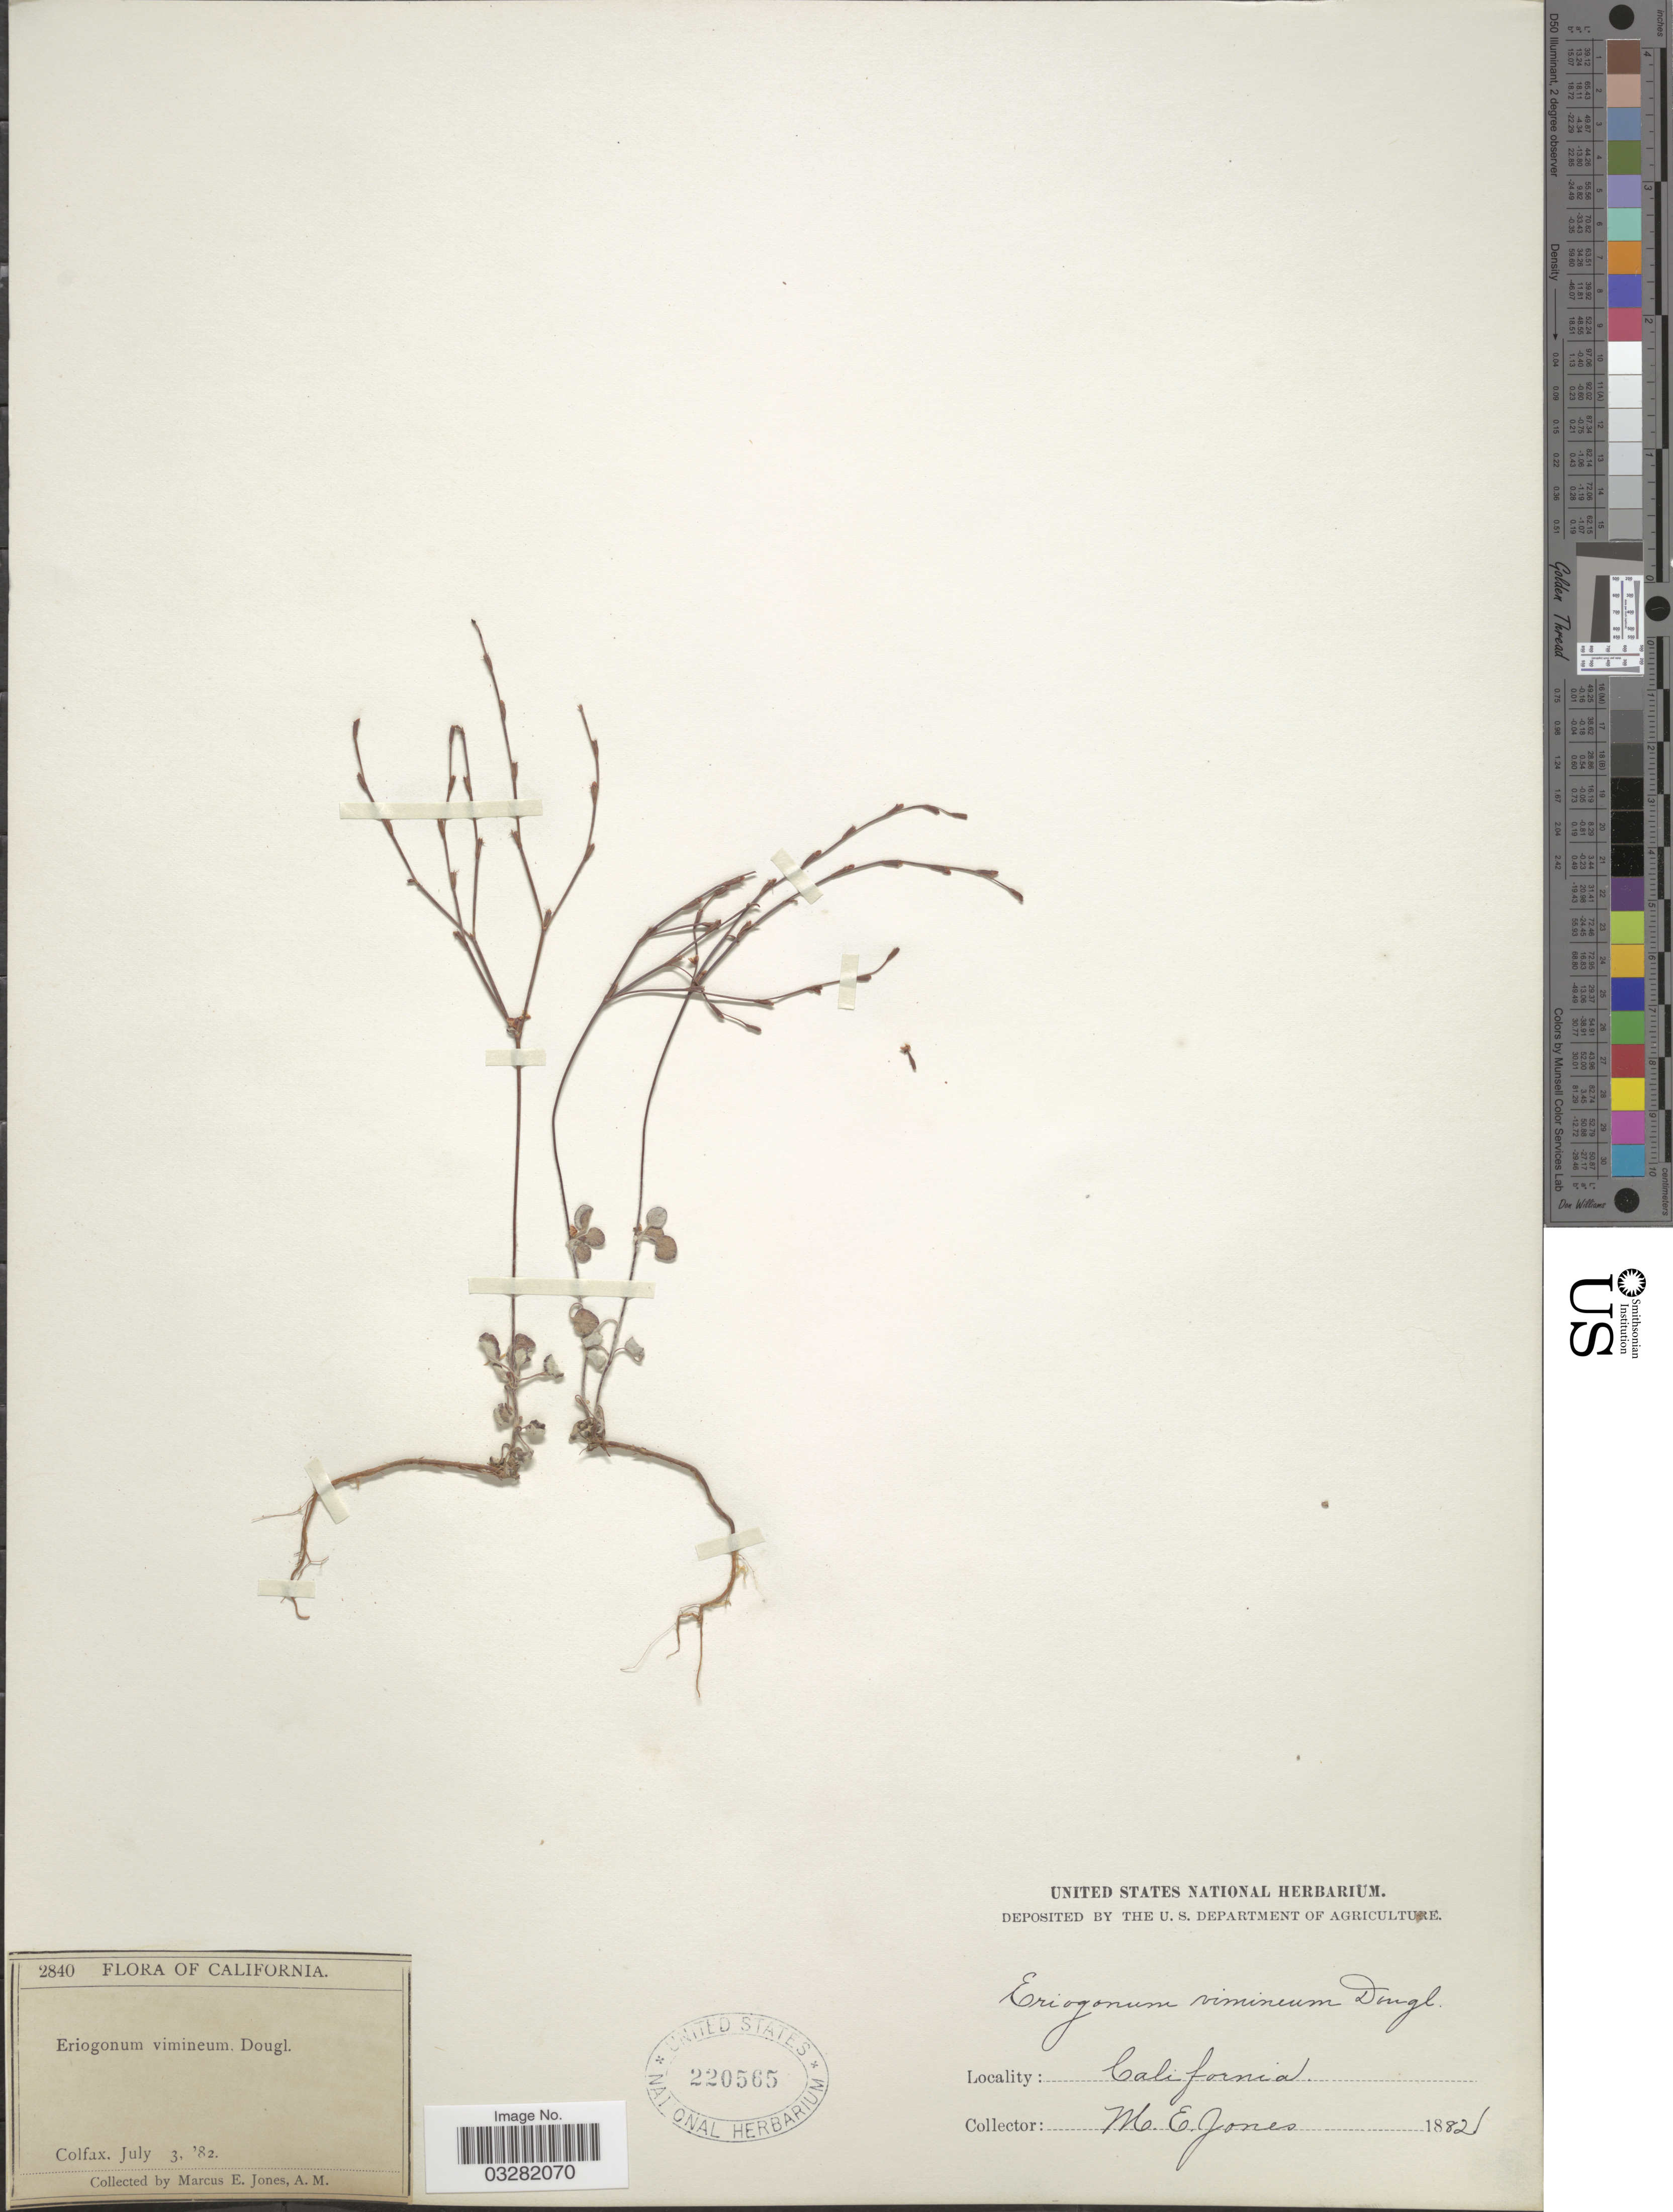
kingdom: Plantae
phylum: Tracheophyta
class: Magnoliopsida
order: Caryophyllales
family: Polygonaceae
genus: Eriogonum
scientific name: Eriogonum vimineum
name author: Douglas ex Benth.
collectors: M. E. Jones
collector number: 2840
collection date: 1882-07-03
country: United States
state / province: California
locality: Colfax.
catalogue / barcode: US 220565